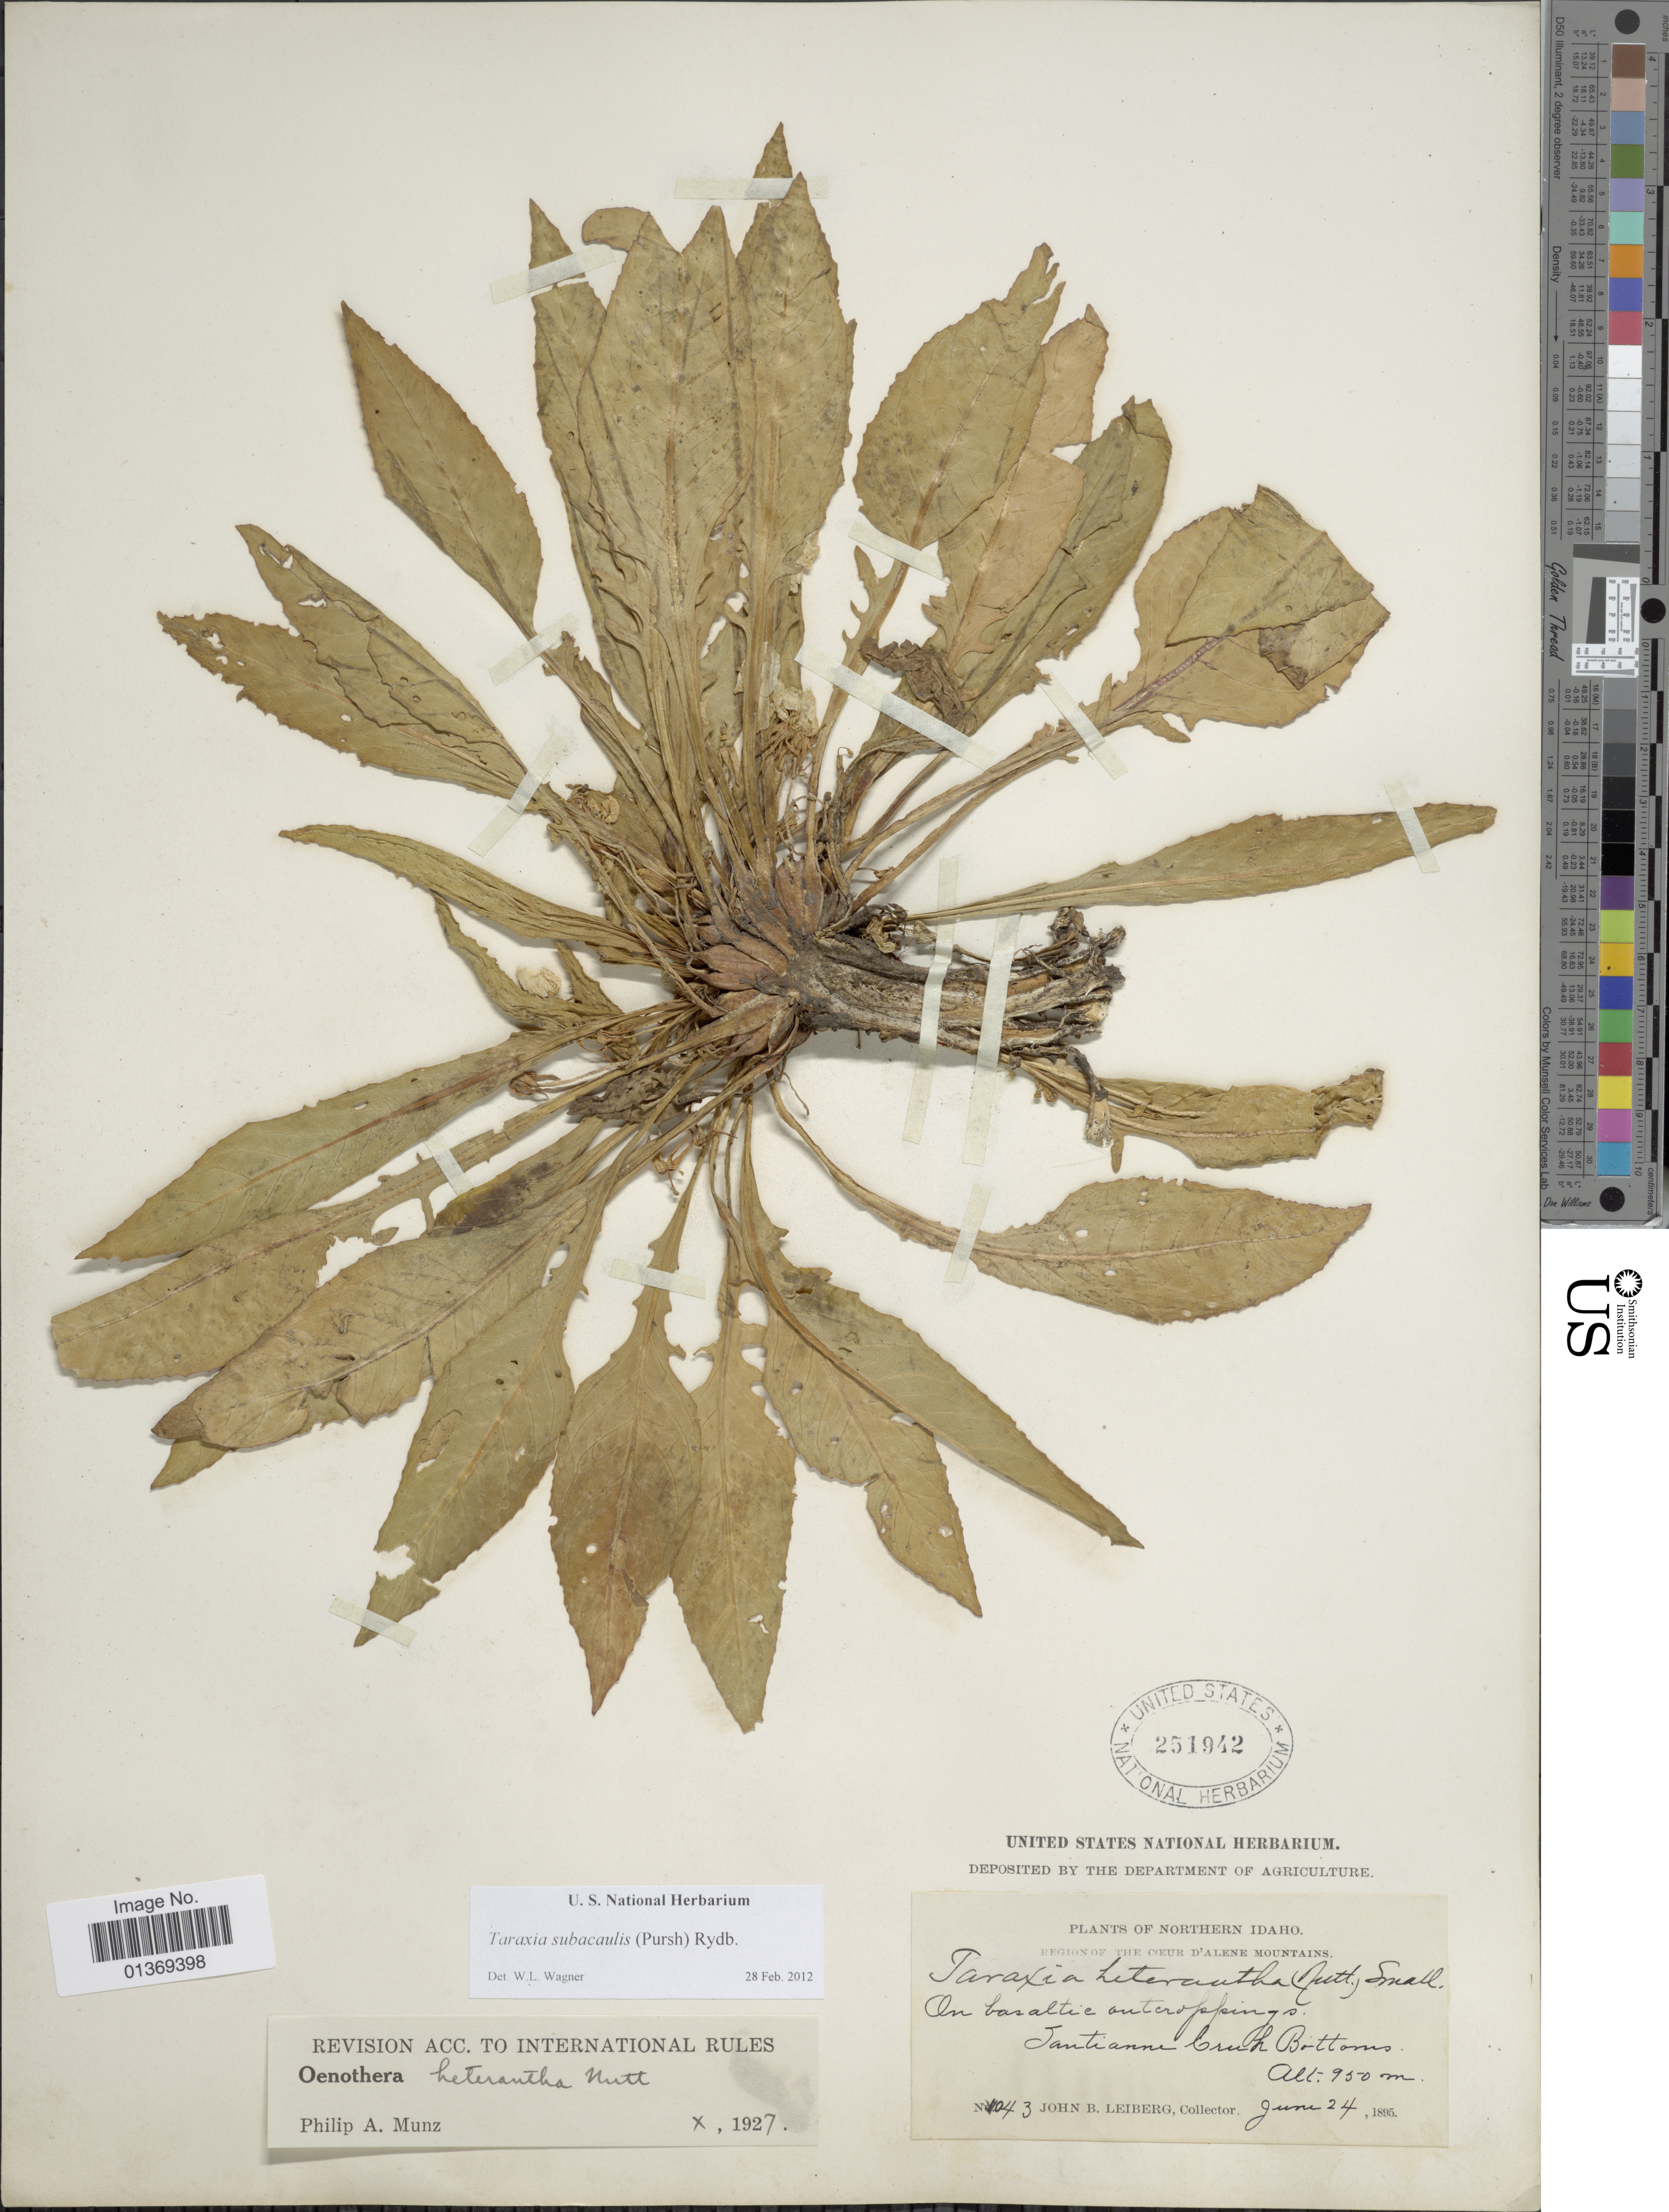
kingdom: Plantae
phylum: Tracheophyta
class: Magnoliopsida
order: Myrtales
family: Onagraceae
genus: Taraxia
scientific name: Taraxia subacaulis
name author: (Pursh) Rydb.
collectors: J. B. Leiberg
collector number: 1043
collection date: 1895-06-24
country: United States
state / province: Idaho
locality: Northern Idaho, Region of the Coeur d'Alene Mountains. Santianne Creek Bottoms.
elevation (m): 950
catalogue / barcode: US 251942